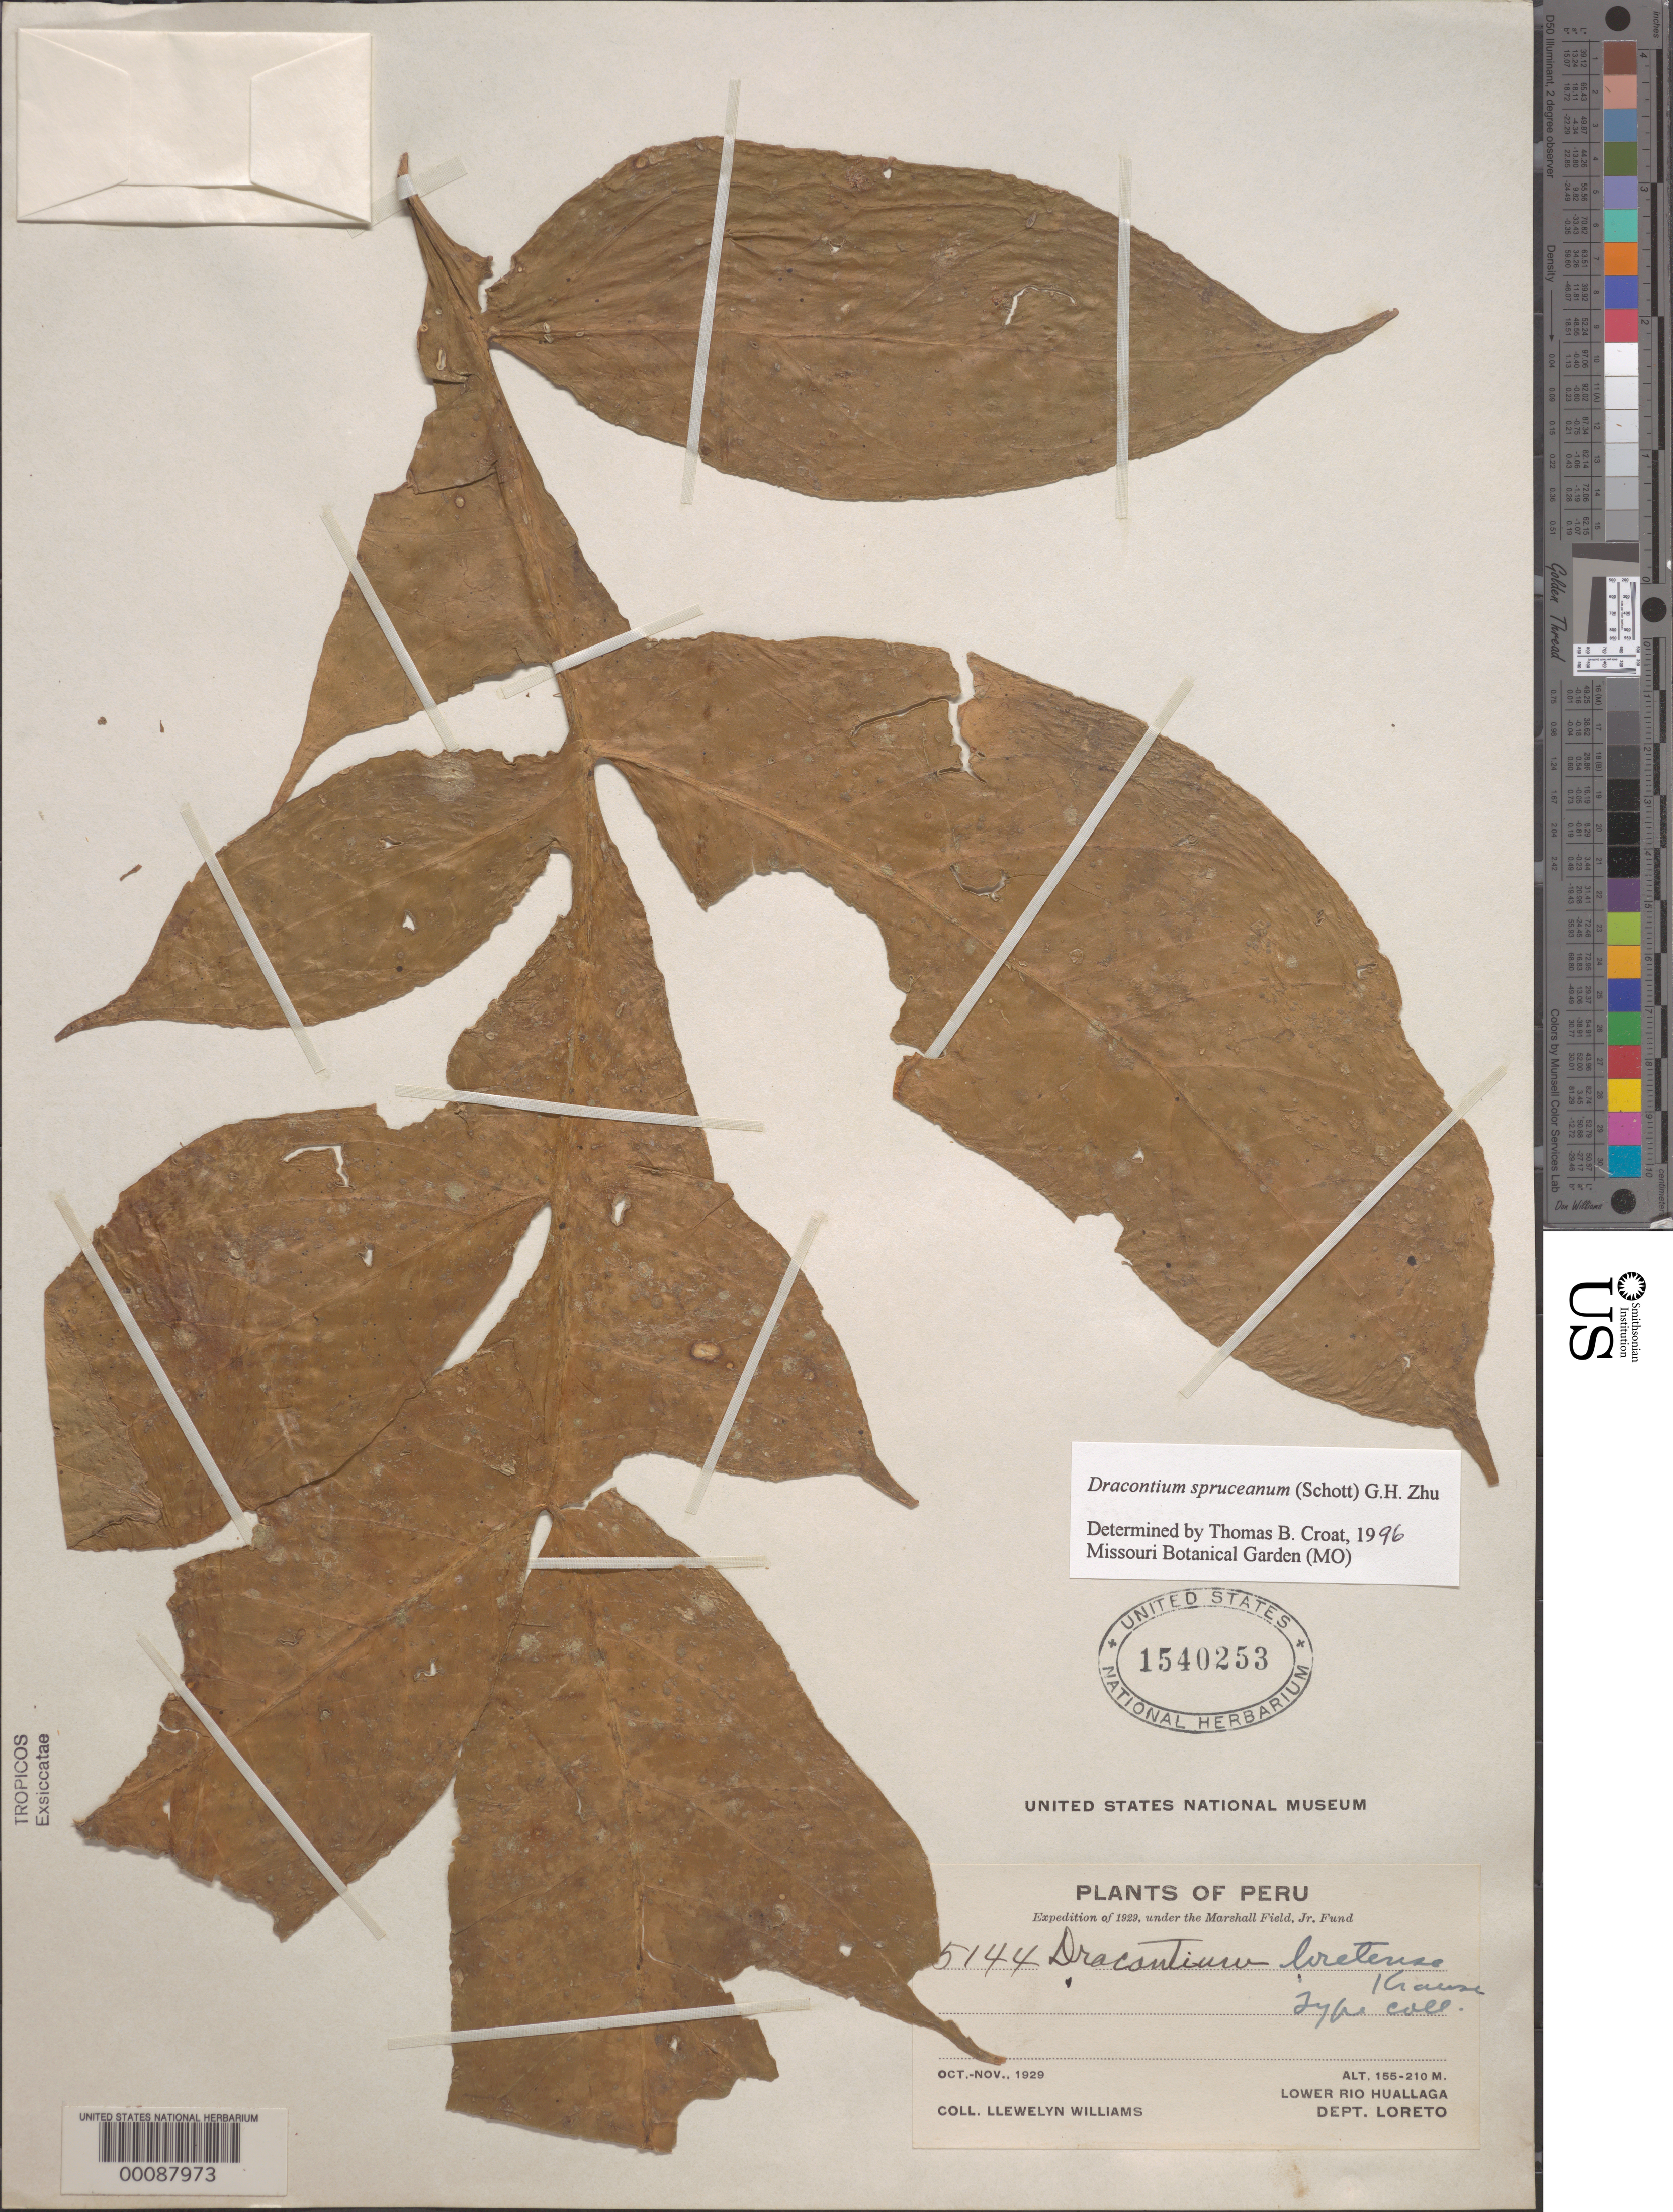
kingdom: Plantae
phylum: Tracheophyta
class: Liliopsida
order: Alismatales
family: Araceae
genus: Dracontium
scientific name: Dracontium loretense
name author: K. Krause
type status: Isotype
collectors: Ll. Williams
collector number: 5144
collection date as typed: Oct 1929 to -- Nov 1929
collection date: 1929-10/1929-11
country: Peru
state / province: Loreto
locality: Lower Rio Huallaga, Yurimaguas.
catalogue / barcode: US 1540253